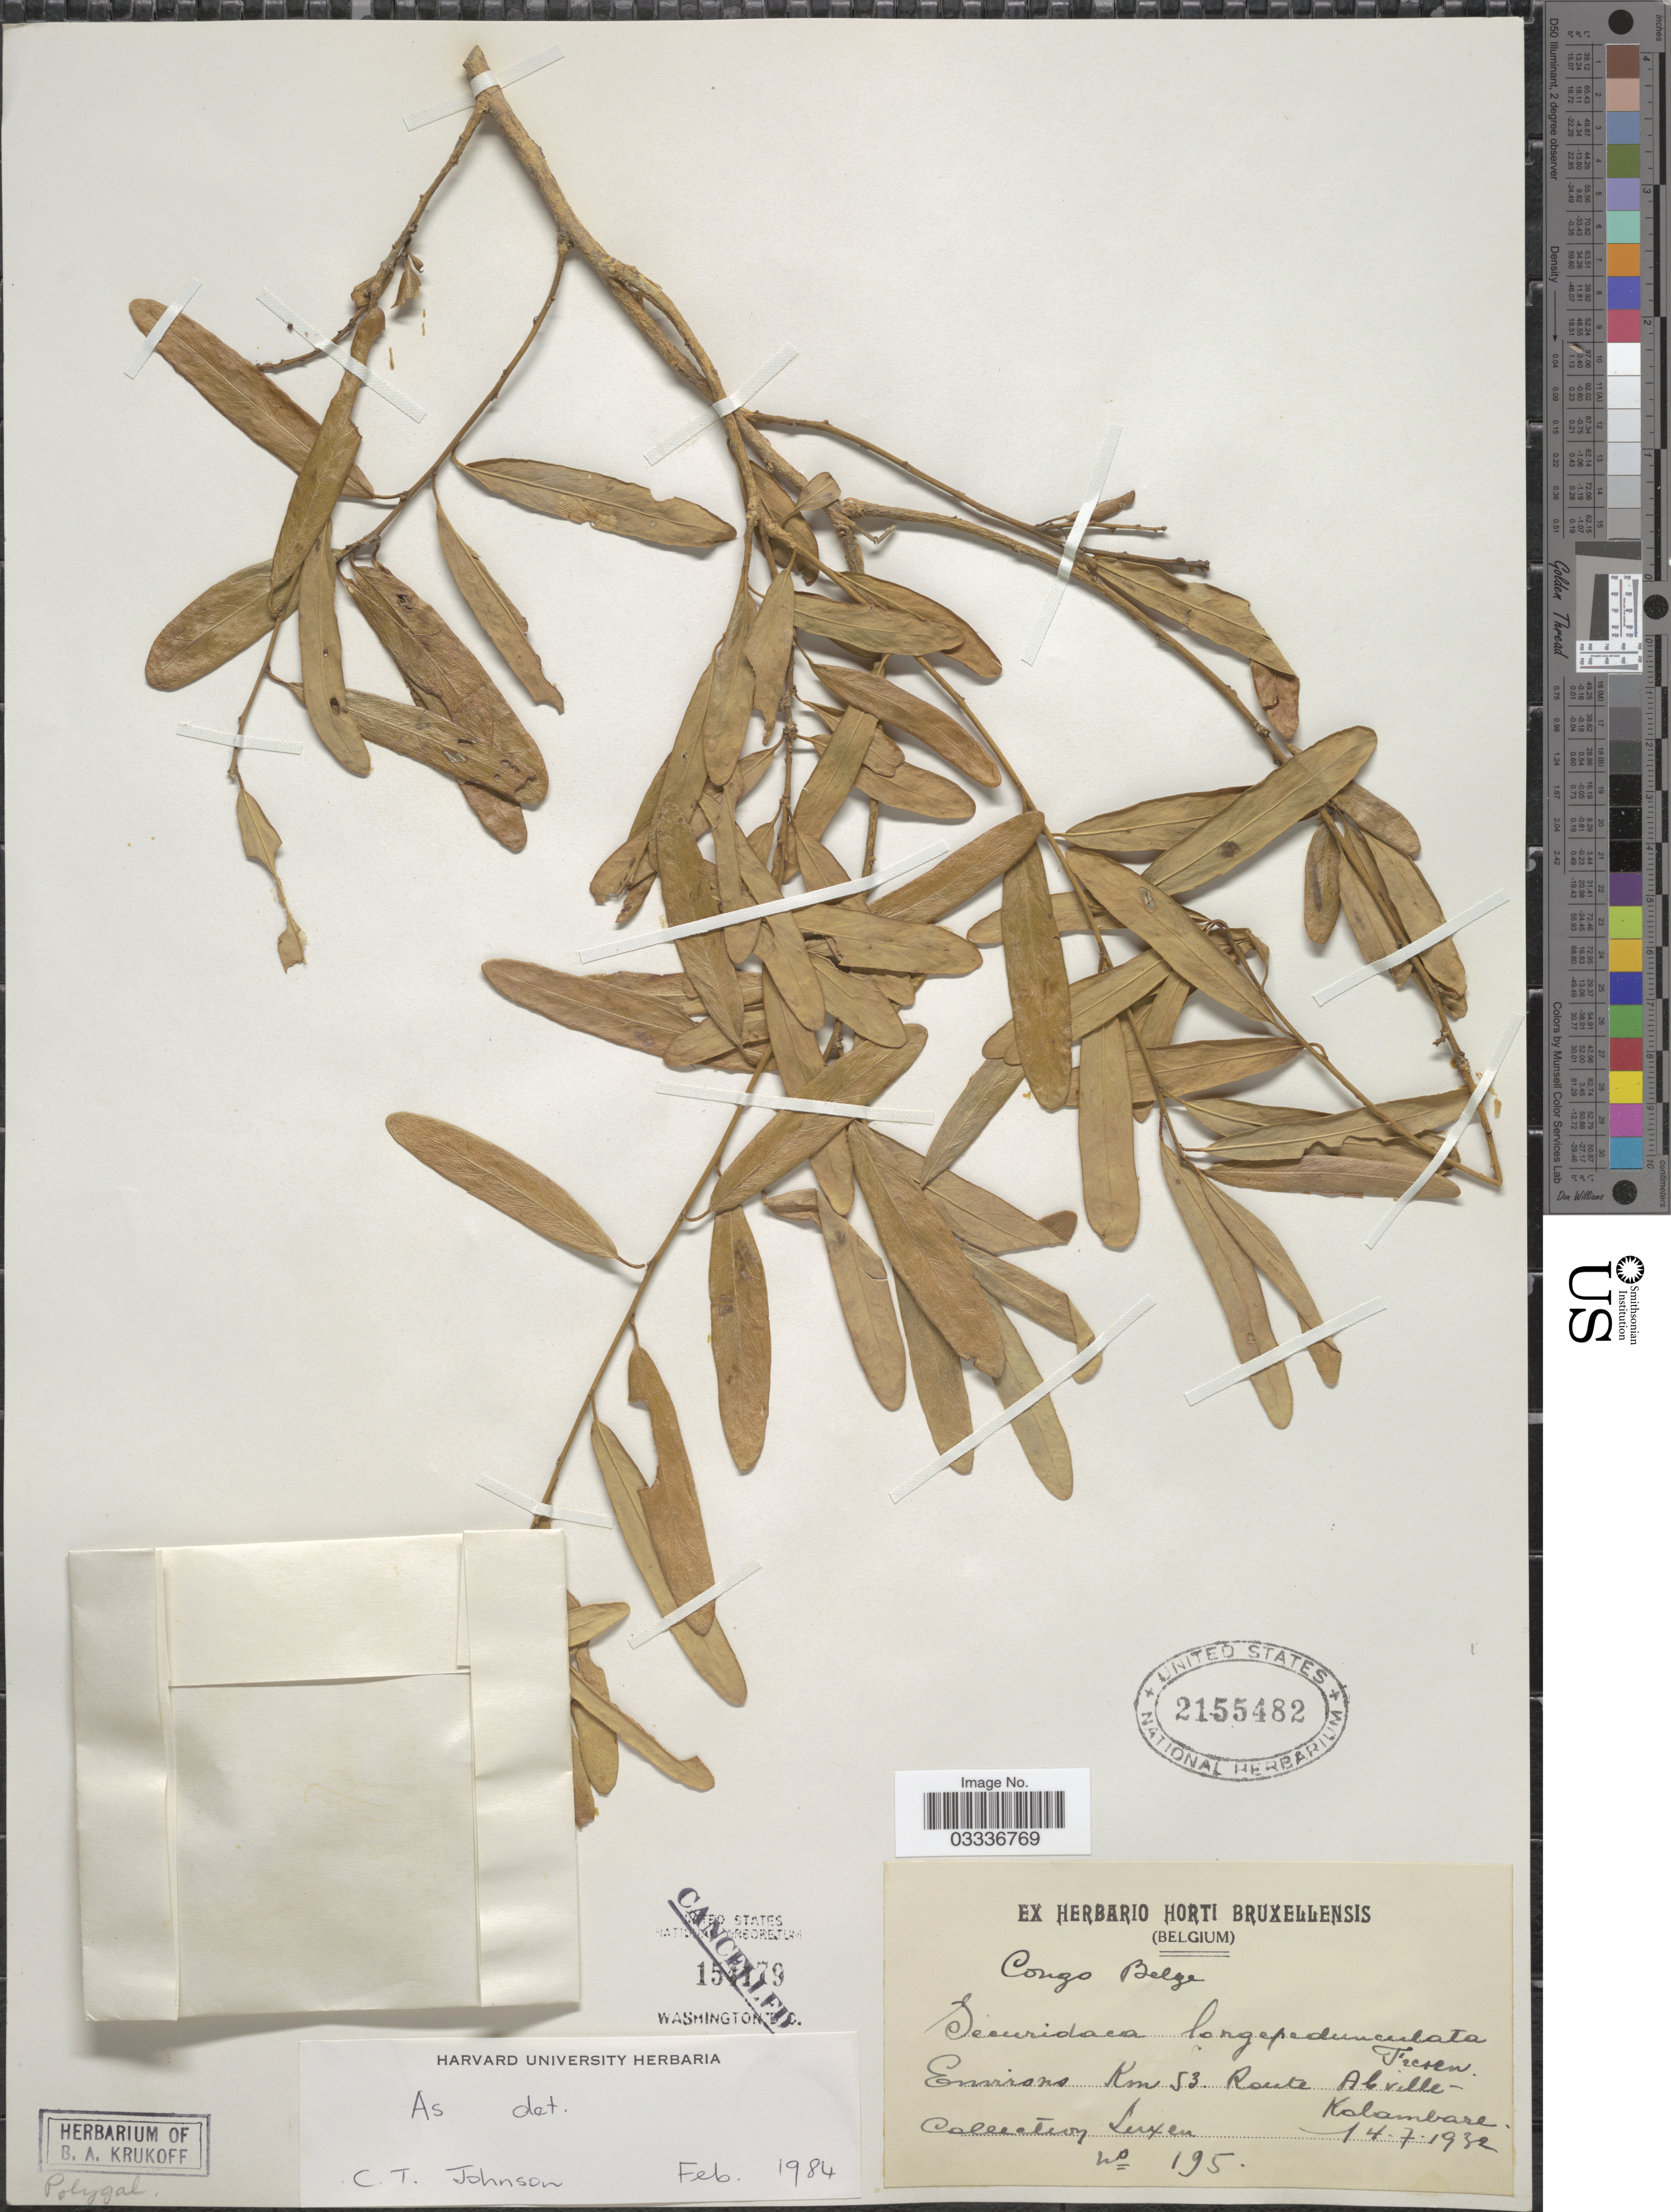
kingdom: Plantae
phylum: Tracheophyta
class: Magnoliopsida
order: Fabales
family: Polygalaceae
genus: Securidaca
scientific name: Securidaca longepedunculata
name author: Fresen.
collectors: Luxen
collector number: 195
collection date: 1932-07-14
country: Congo, Democratic Republic of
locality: Congo Belge. Environs Km 53. Route Abville-Kalambare.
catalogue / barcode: US 2155482